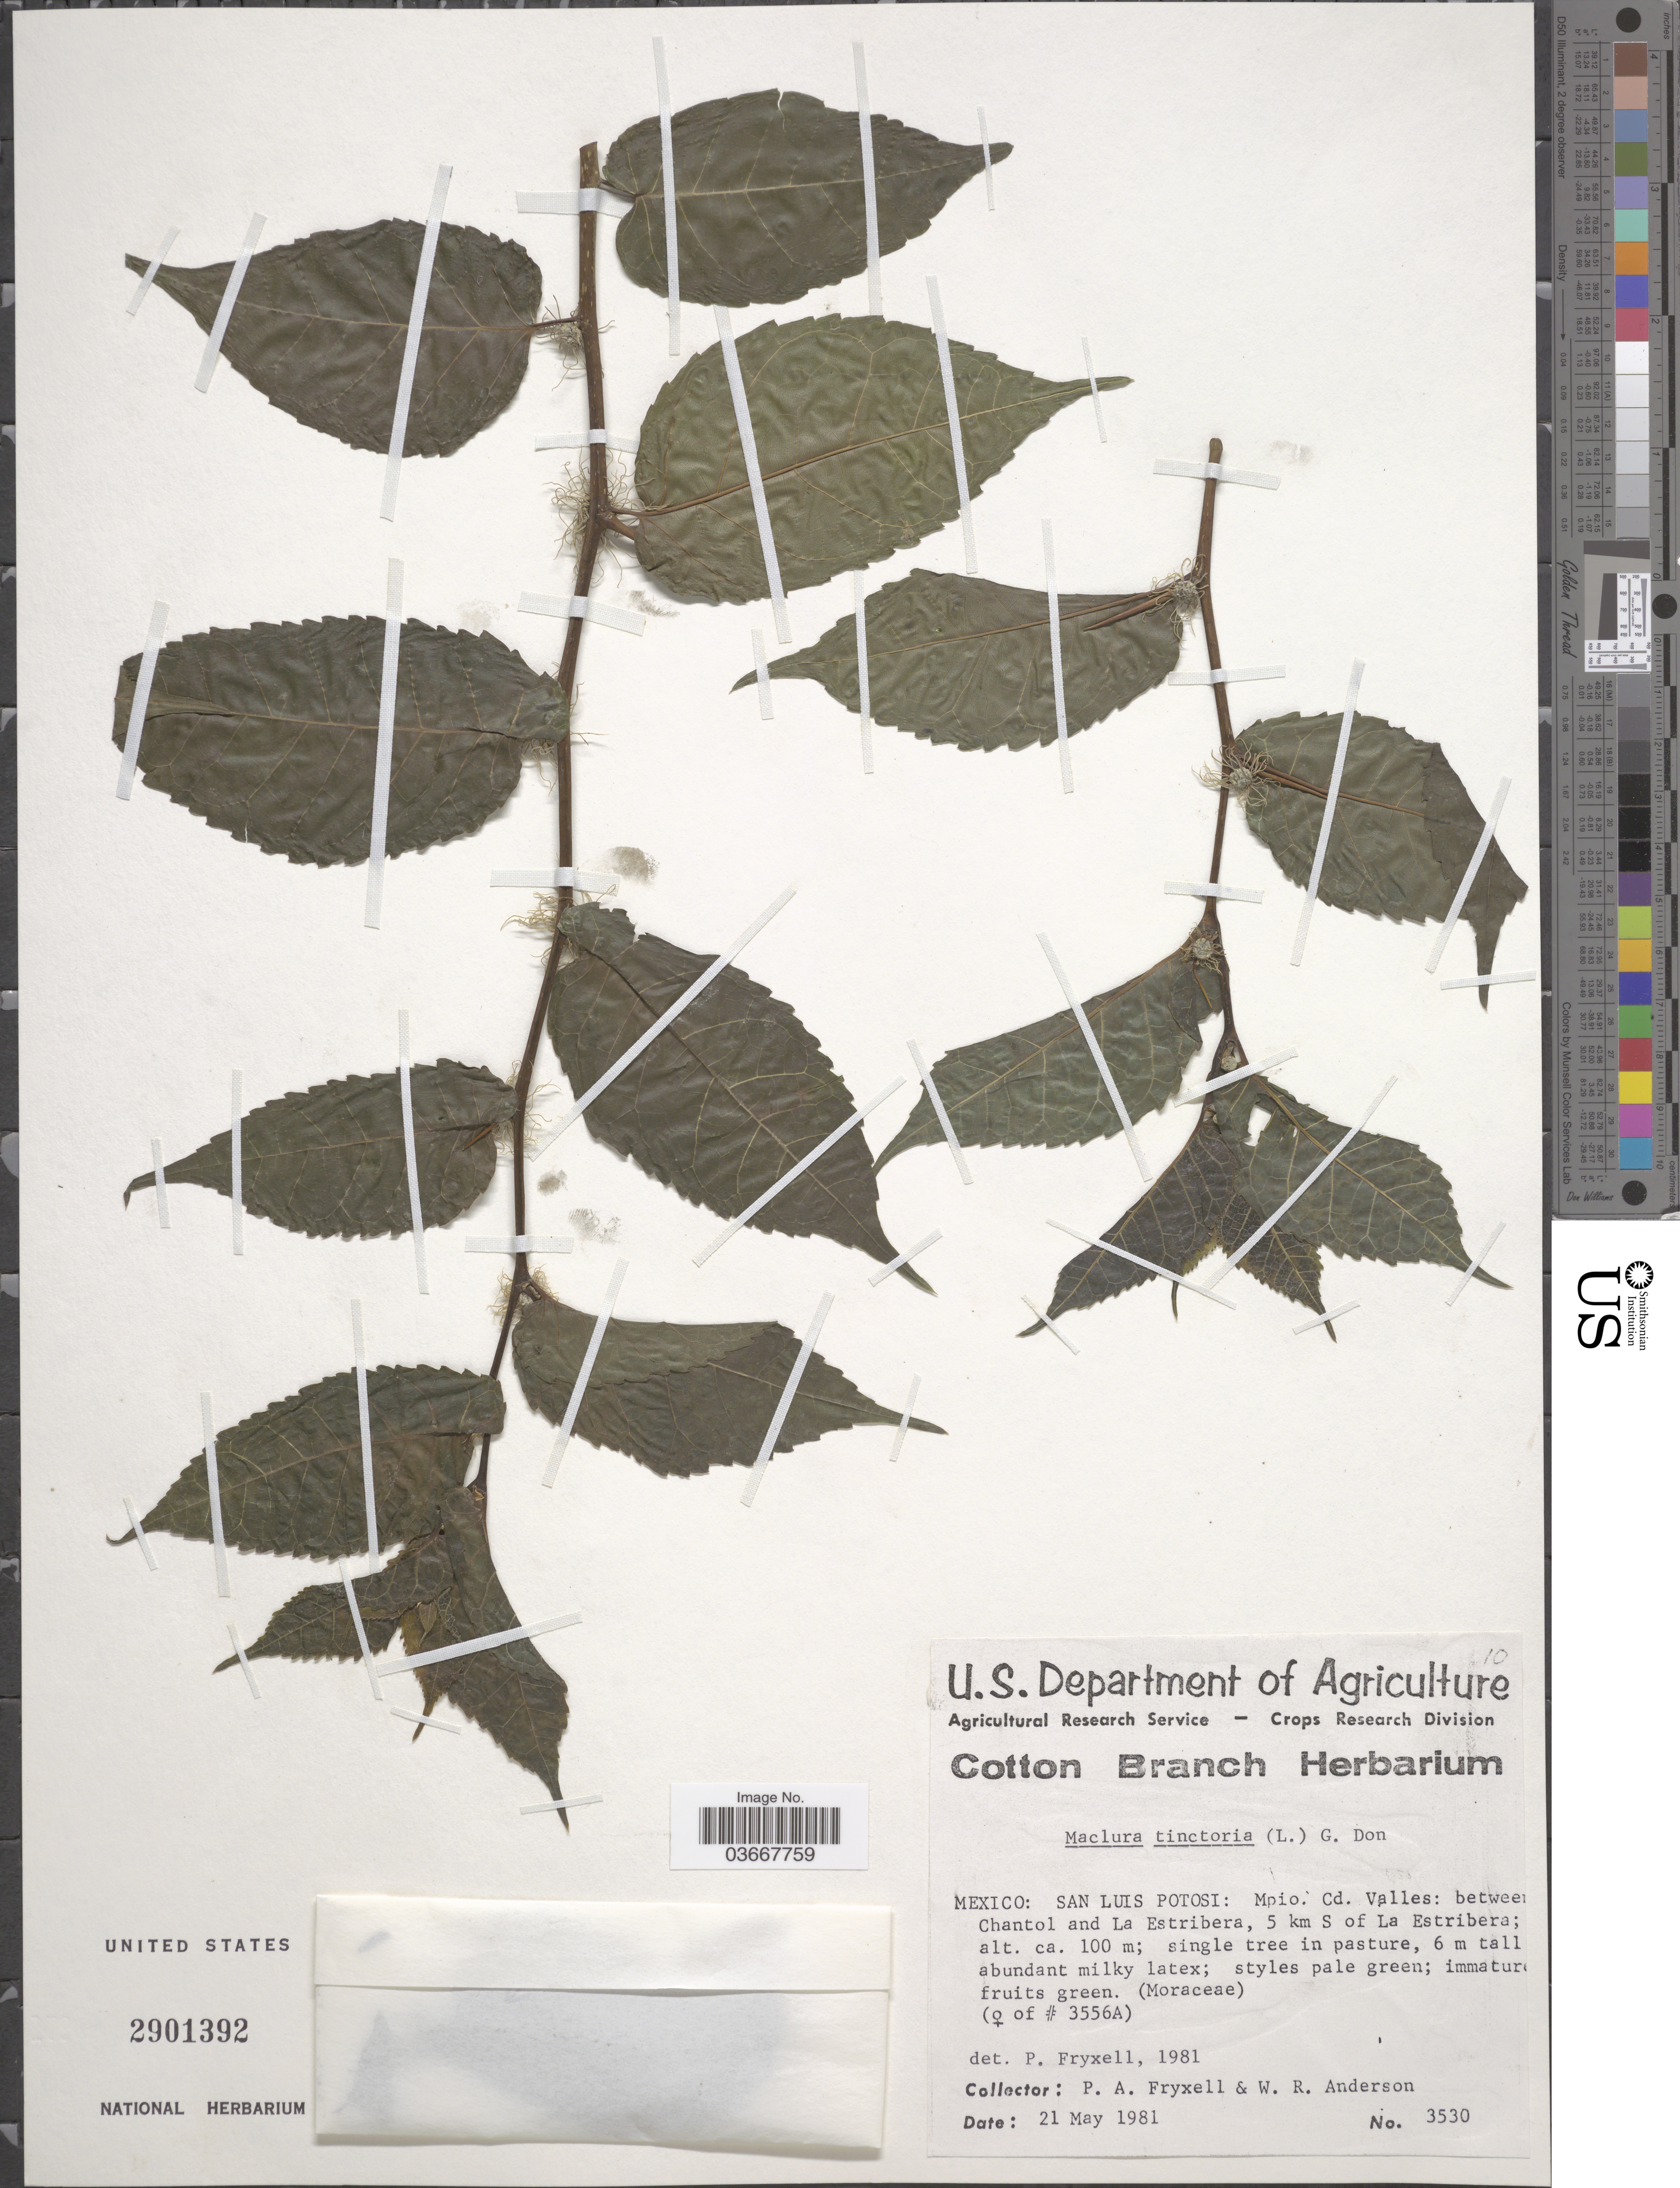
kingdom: Plantae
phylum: Tracheophyta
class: Magnoliopsida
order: Rosales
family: Moraceae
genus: Maclura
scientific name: Maclura tinctoria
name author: (L.) D. Don ex Steud.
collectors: P. A. Fryxell & W. Anderson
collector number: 3530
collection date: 1981-05-21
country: Mexico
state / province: San Luis Potosí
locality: Mpio. Cd. Valles: between Chantol and La Estribera, 5 km S of La Estribera.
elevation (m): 100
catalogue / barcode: US 2901392